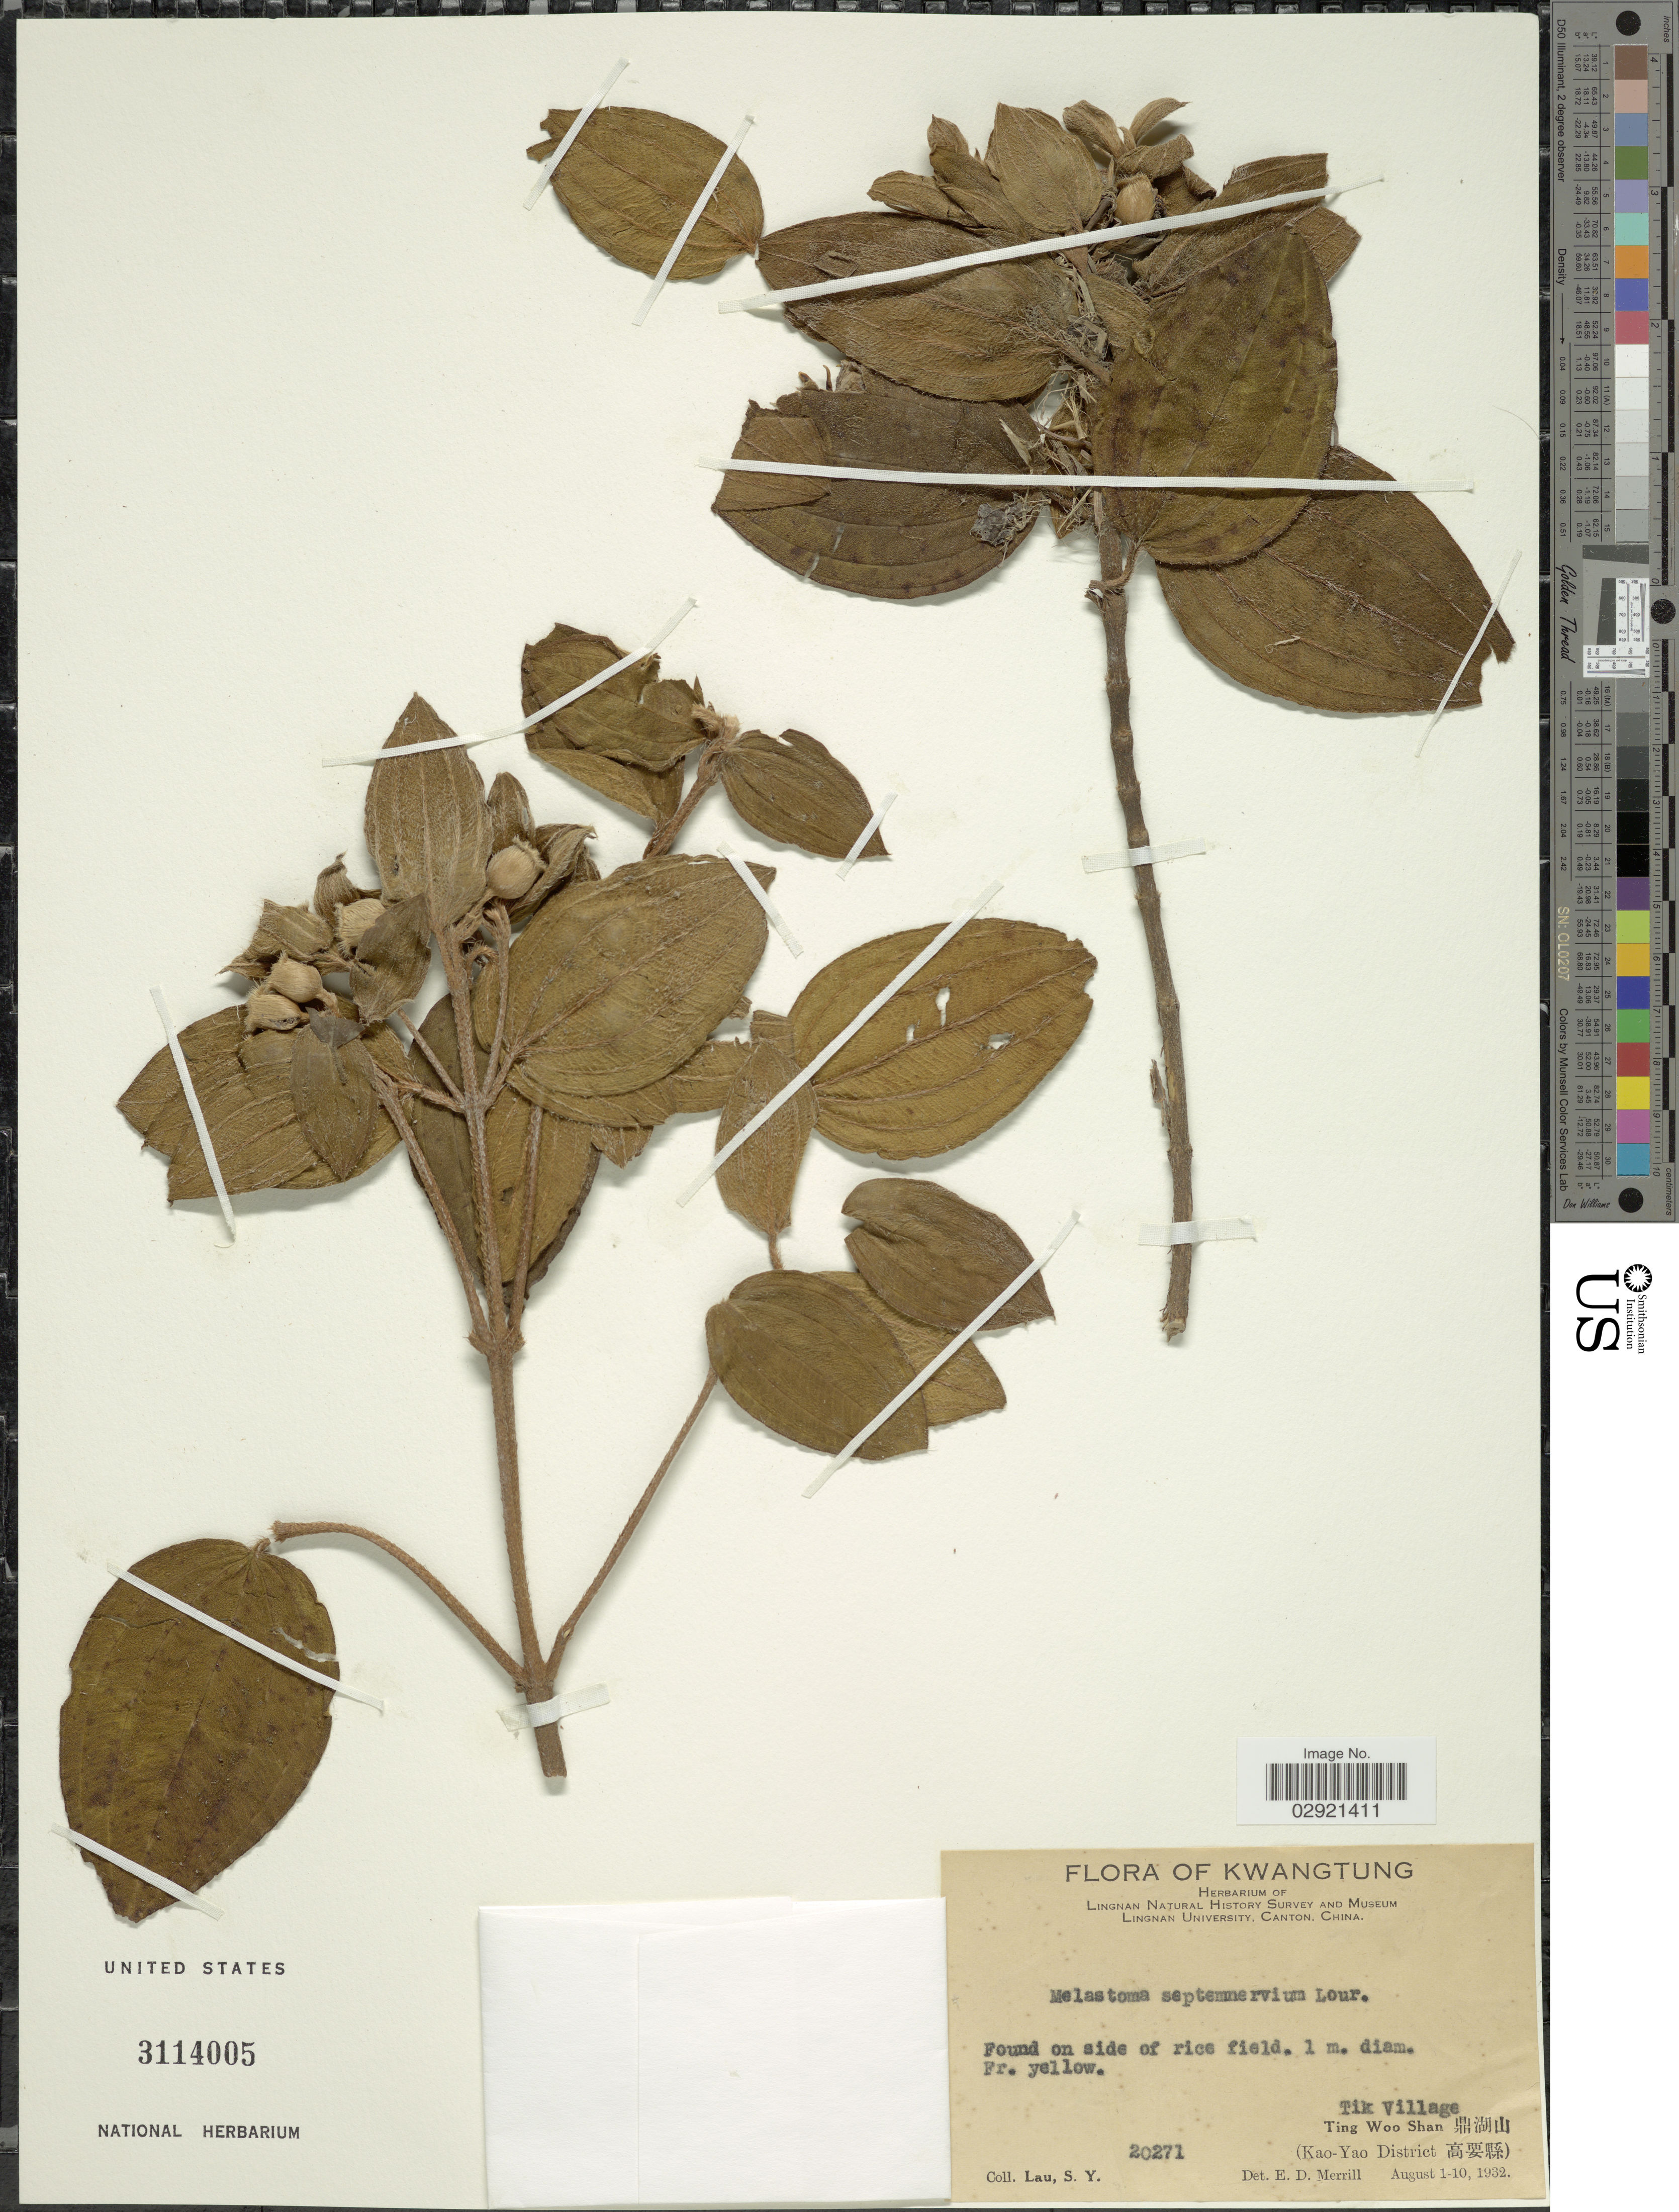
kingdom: Plantae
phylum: Tracheophyta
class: Magnoliopsida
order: Myrtales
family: Melastomataceae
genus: Melastoma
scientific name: Melastoma candidum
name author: D. Don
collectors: S. Y. Lau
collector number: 20271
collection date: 1932-08-01/1932-08-10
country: China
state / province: Guangdong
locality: Kwatung.Tik Village. Ting Woo Shan (Kao-Yao District).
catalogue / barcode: US 3114005